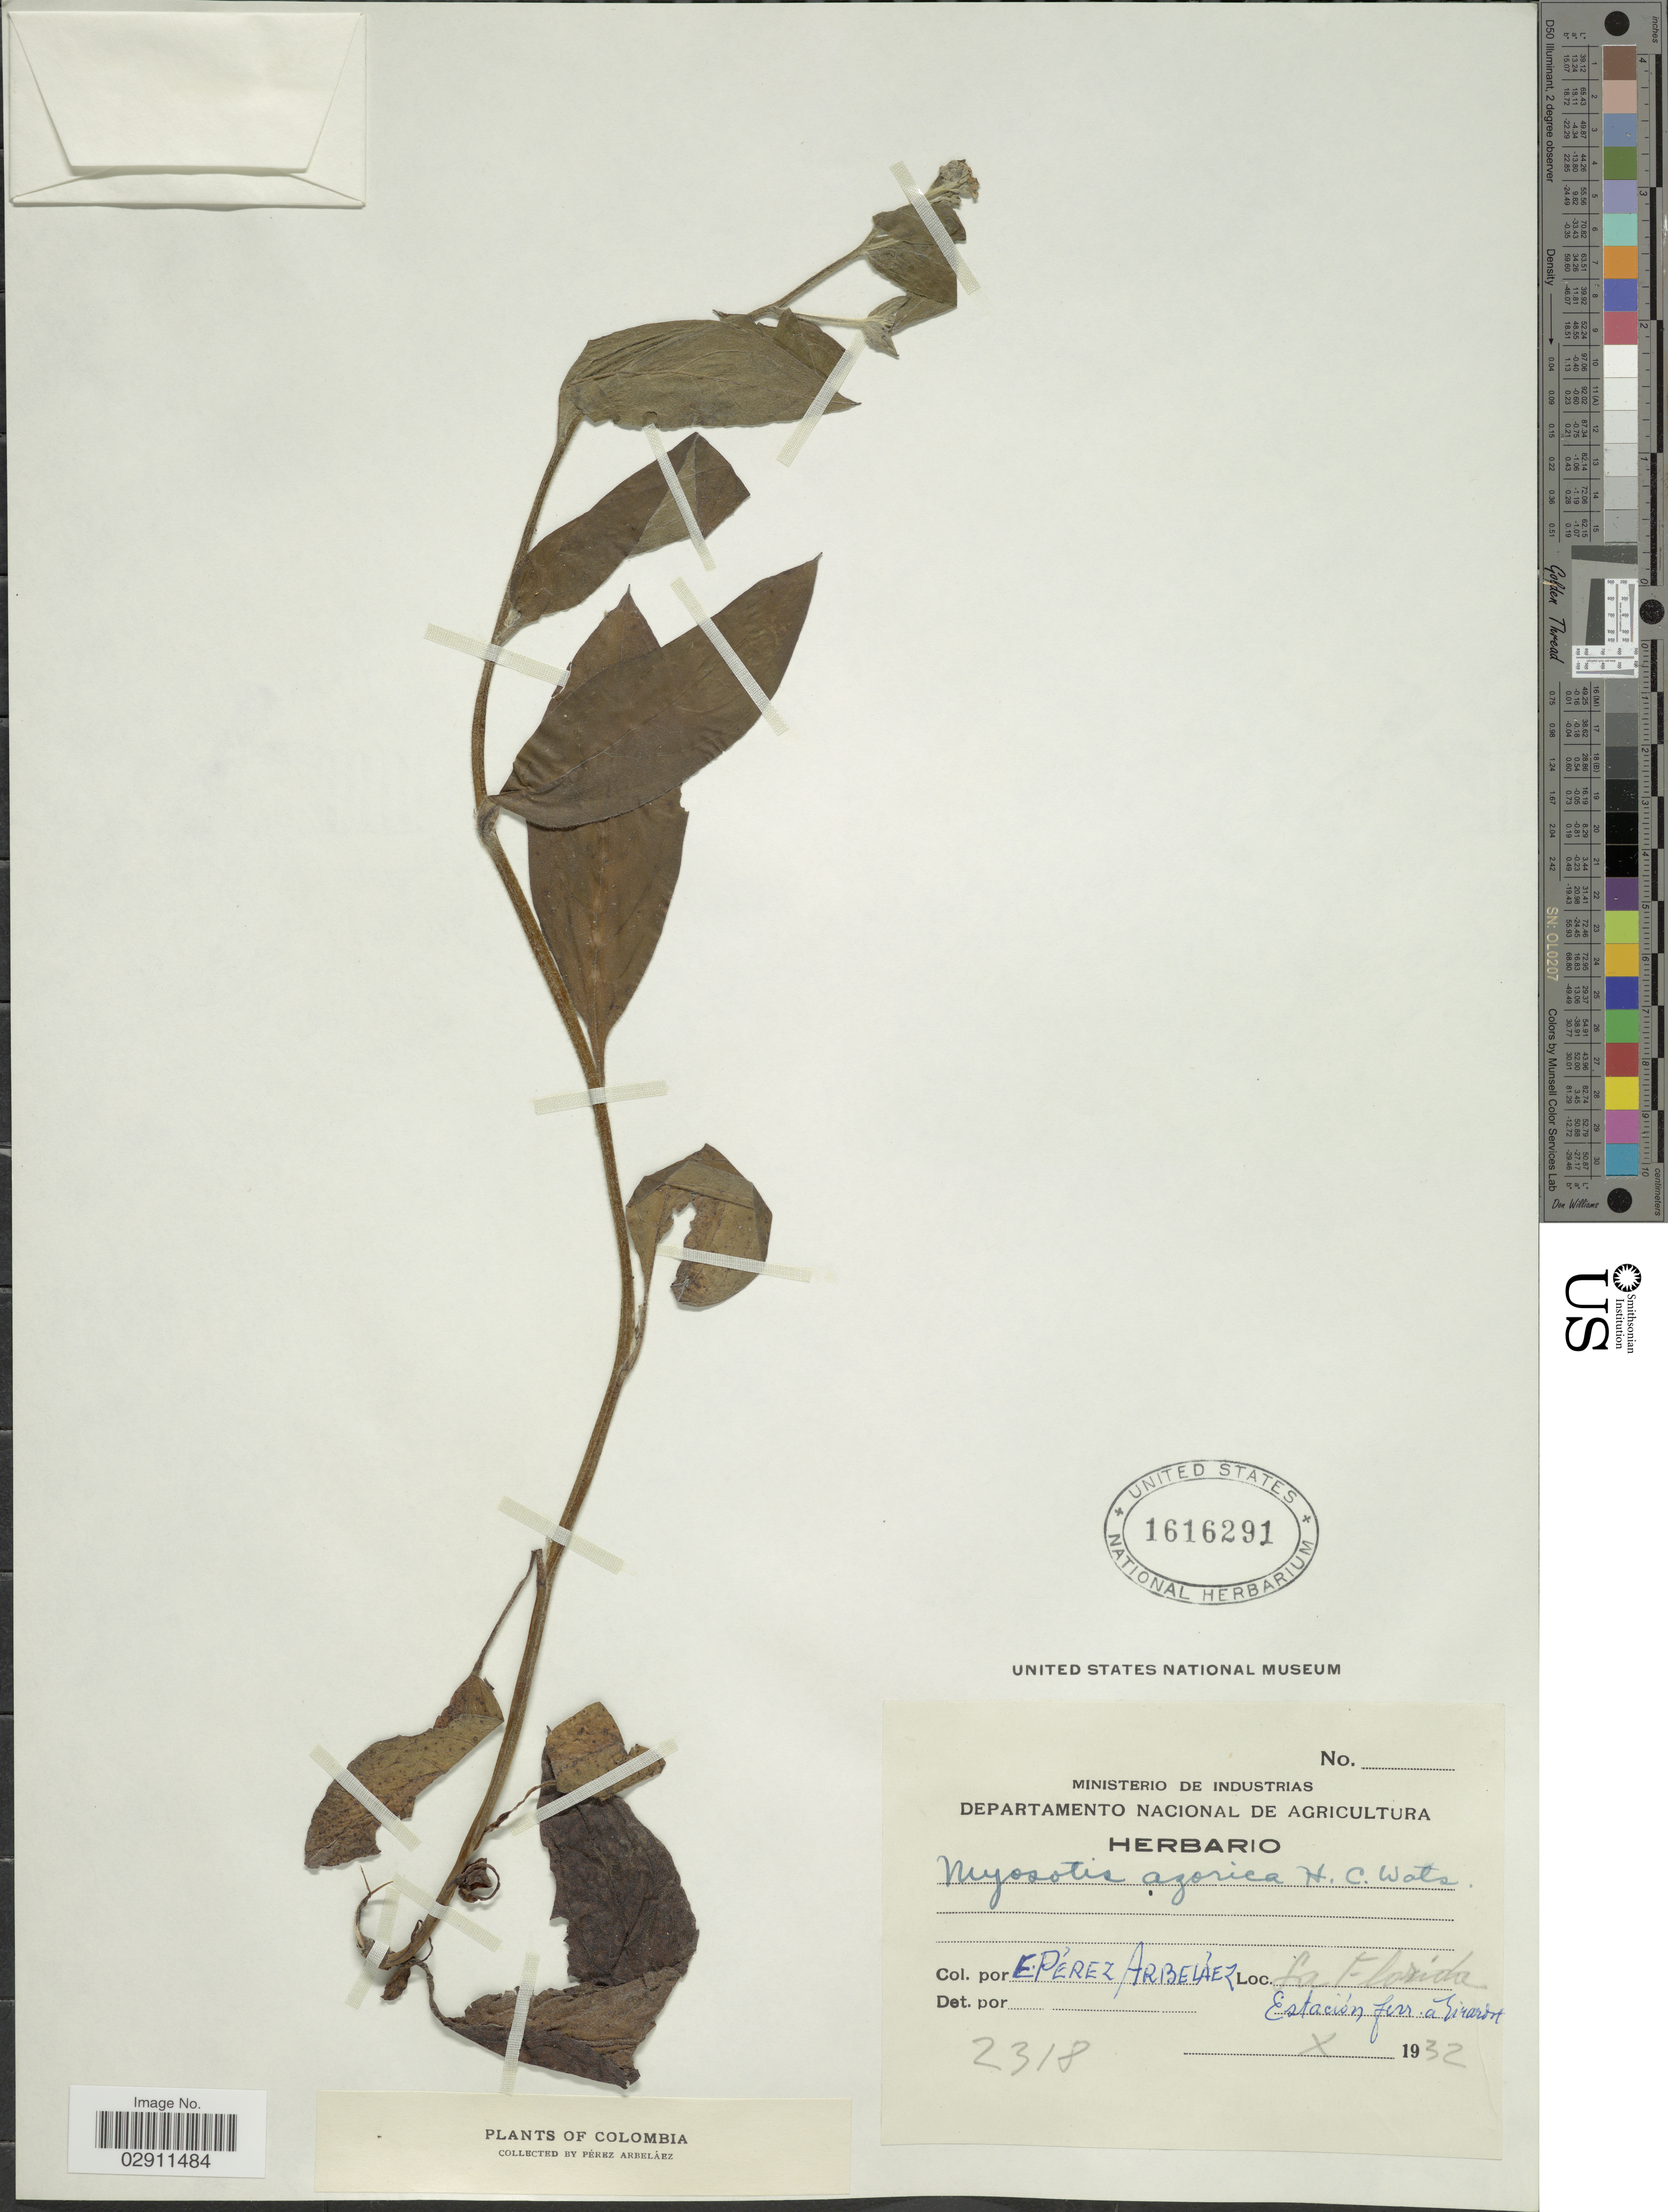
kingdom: Plantae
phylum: Tracheophyta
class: Magnoliopsida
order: Boraginales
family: Boraginaceae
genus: Myosotis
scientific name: Myosotis azorica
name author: H. C. Watson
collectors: E. Pérez Arbeláez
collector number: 2318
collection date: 1932-10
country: Colombia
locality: La Florida, Estación ferr. a Girardot.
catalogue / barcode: US 16196291